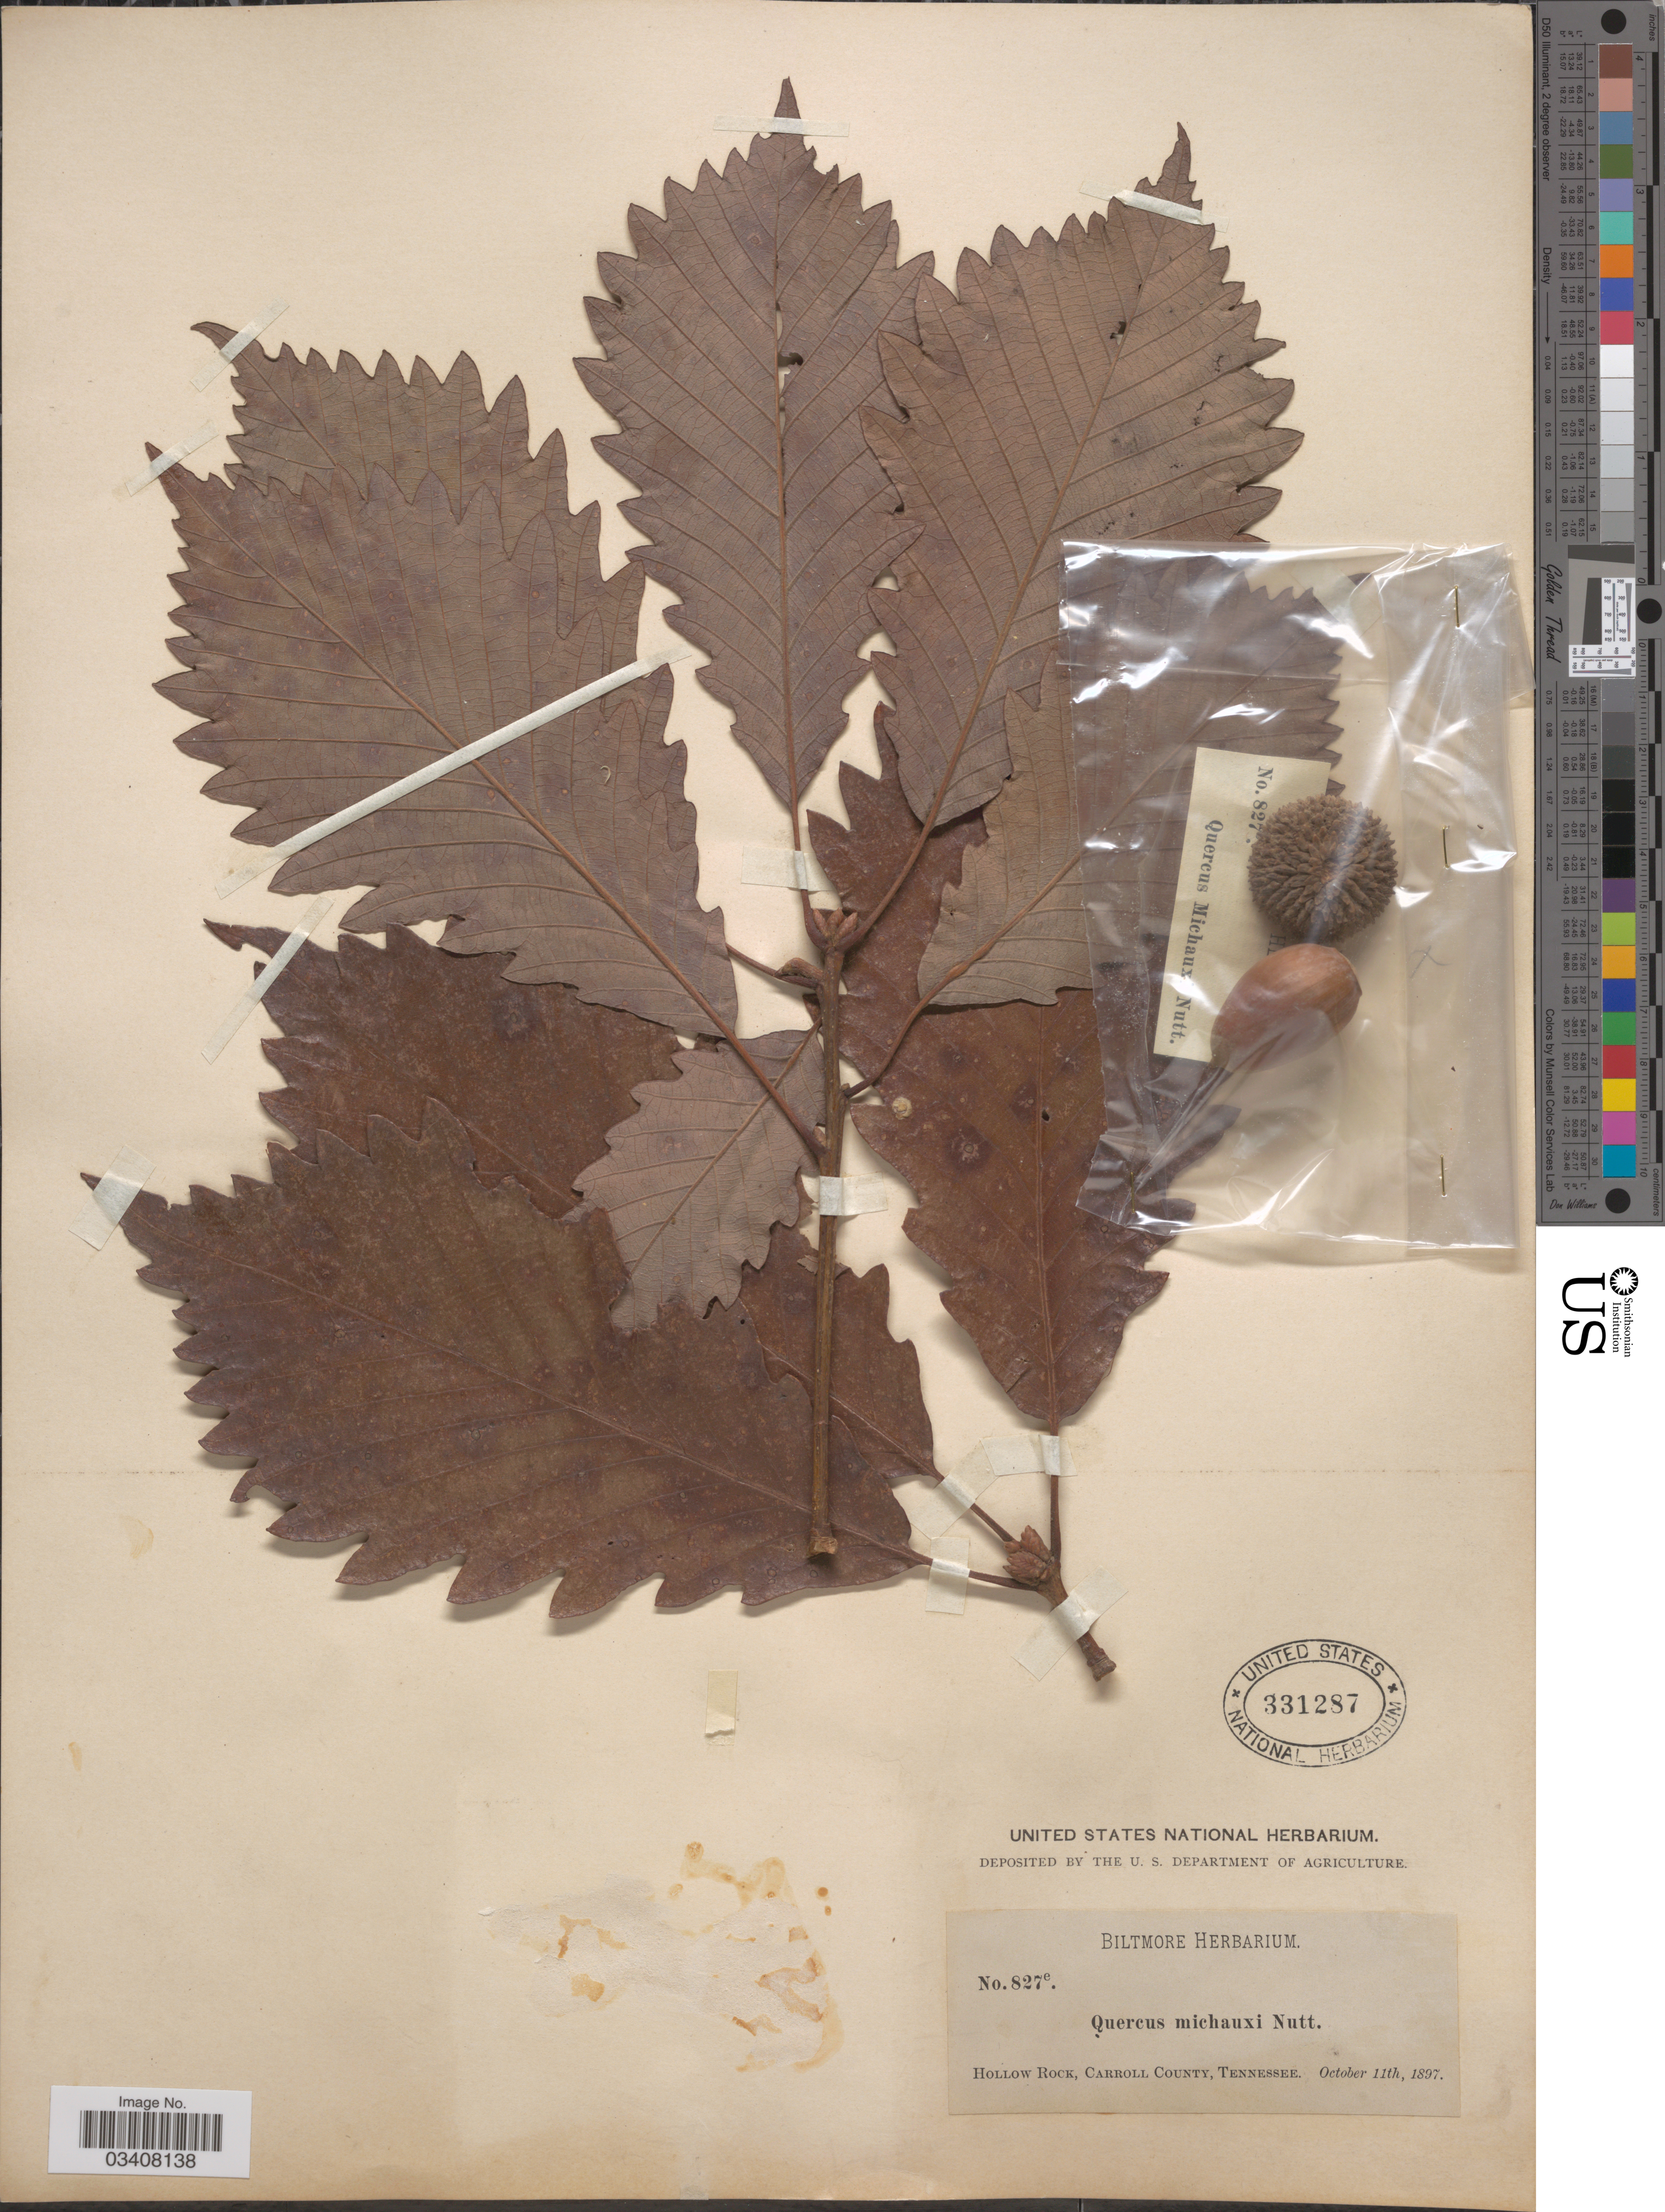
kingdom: Plantae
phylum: Tracheophyta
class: Magnoliopsida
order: Fagales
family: Fagaceae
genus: Quercus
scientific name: Quercus prinus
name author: L.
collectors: ex herb. Biltmore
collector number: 827e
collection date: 1897-10-11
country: United States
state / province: Tennessee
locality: Hollow Rock, Carroll County.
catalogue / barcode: US 331287